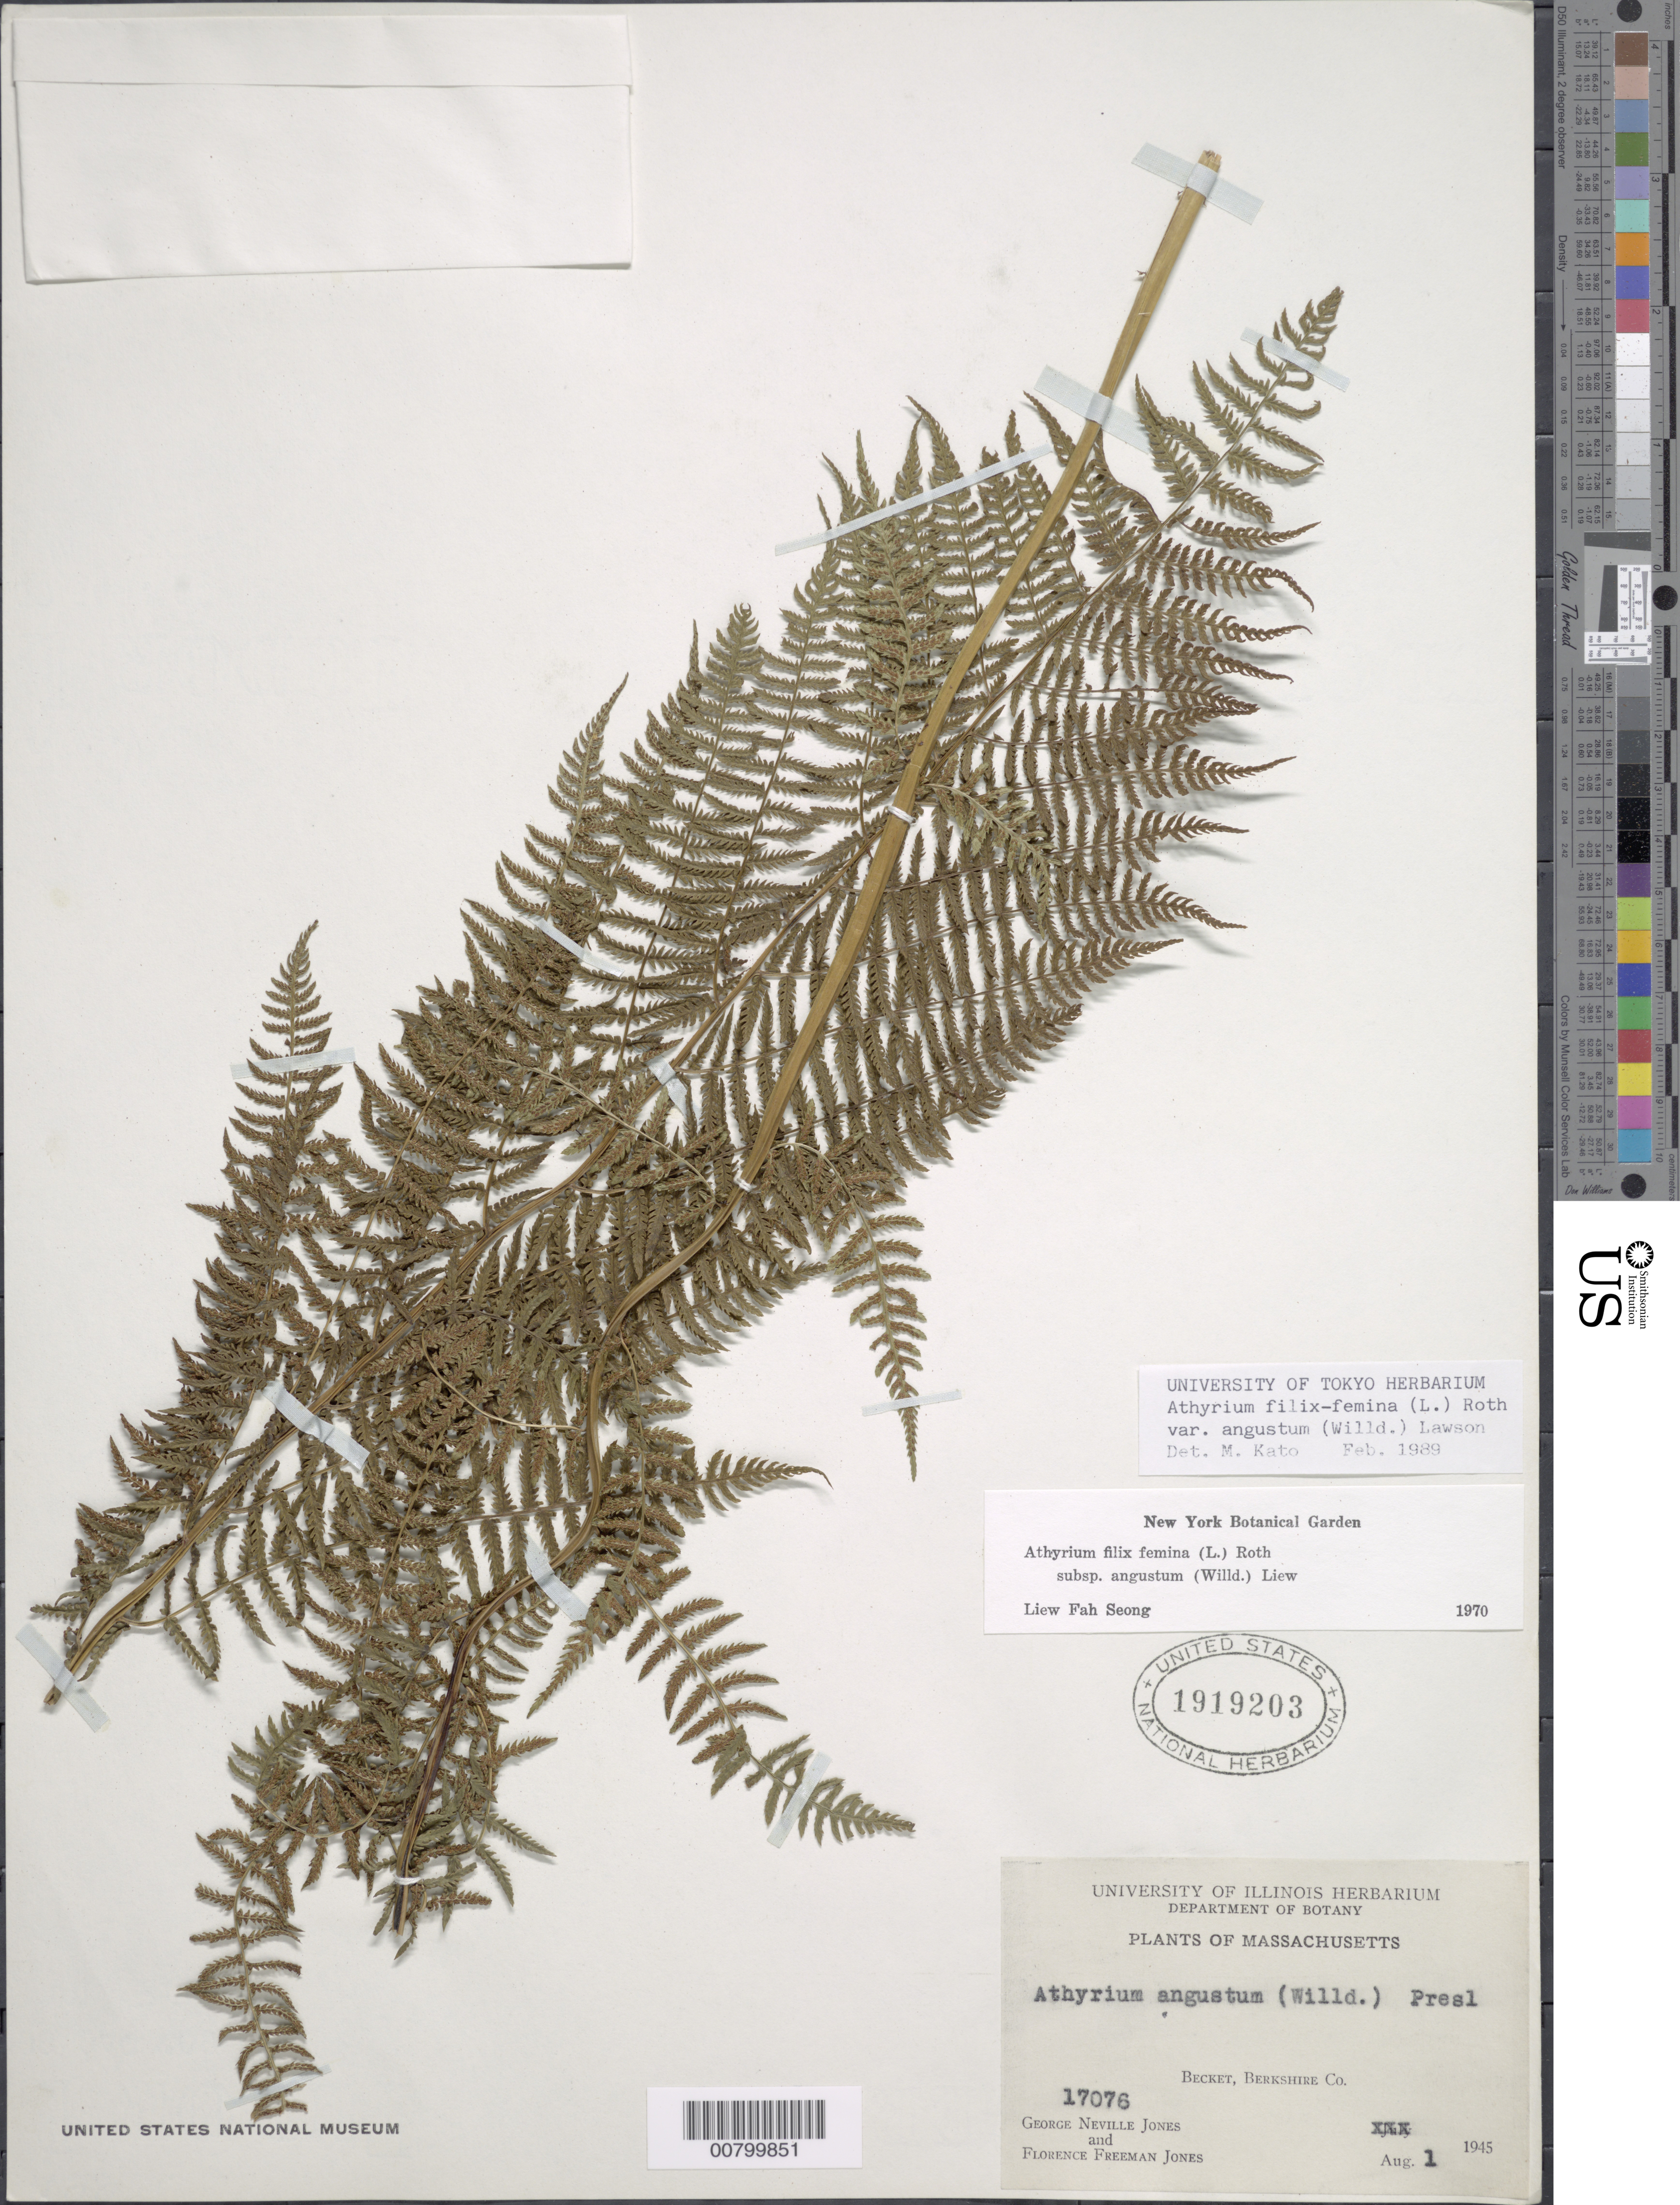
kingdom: Plantae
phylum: Tracheophyta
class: Polypodiopsida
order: Polypodiales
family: Athyriaceae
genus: Athyrium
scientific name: Athyrium filix-femina subsp. angustatum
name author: (Willd.) R.T. Clausen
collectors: G. N. Jones & F. F. Jones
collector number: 17076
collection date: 1945-08-01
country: United States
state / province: Massachusetts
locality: Becket, Berkshire Co.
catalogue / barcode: US 1919203